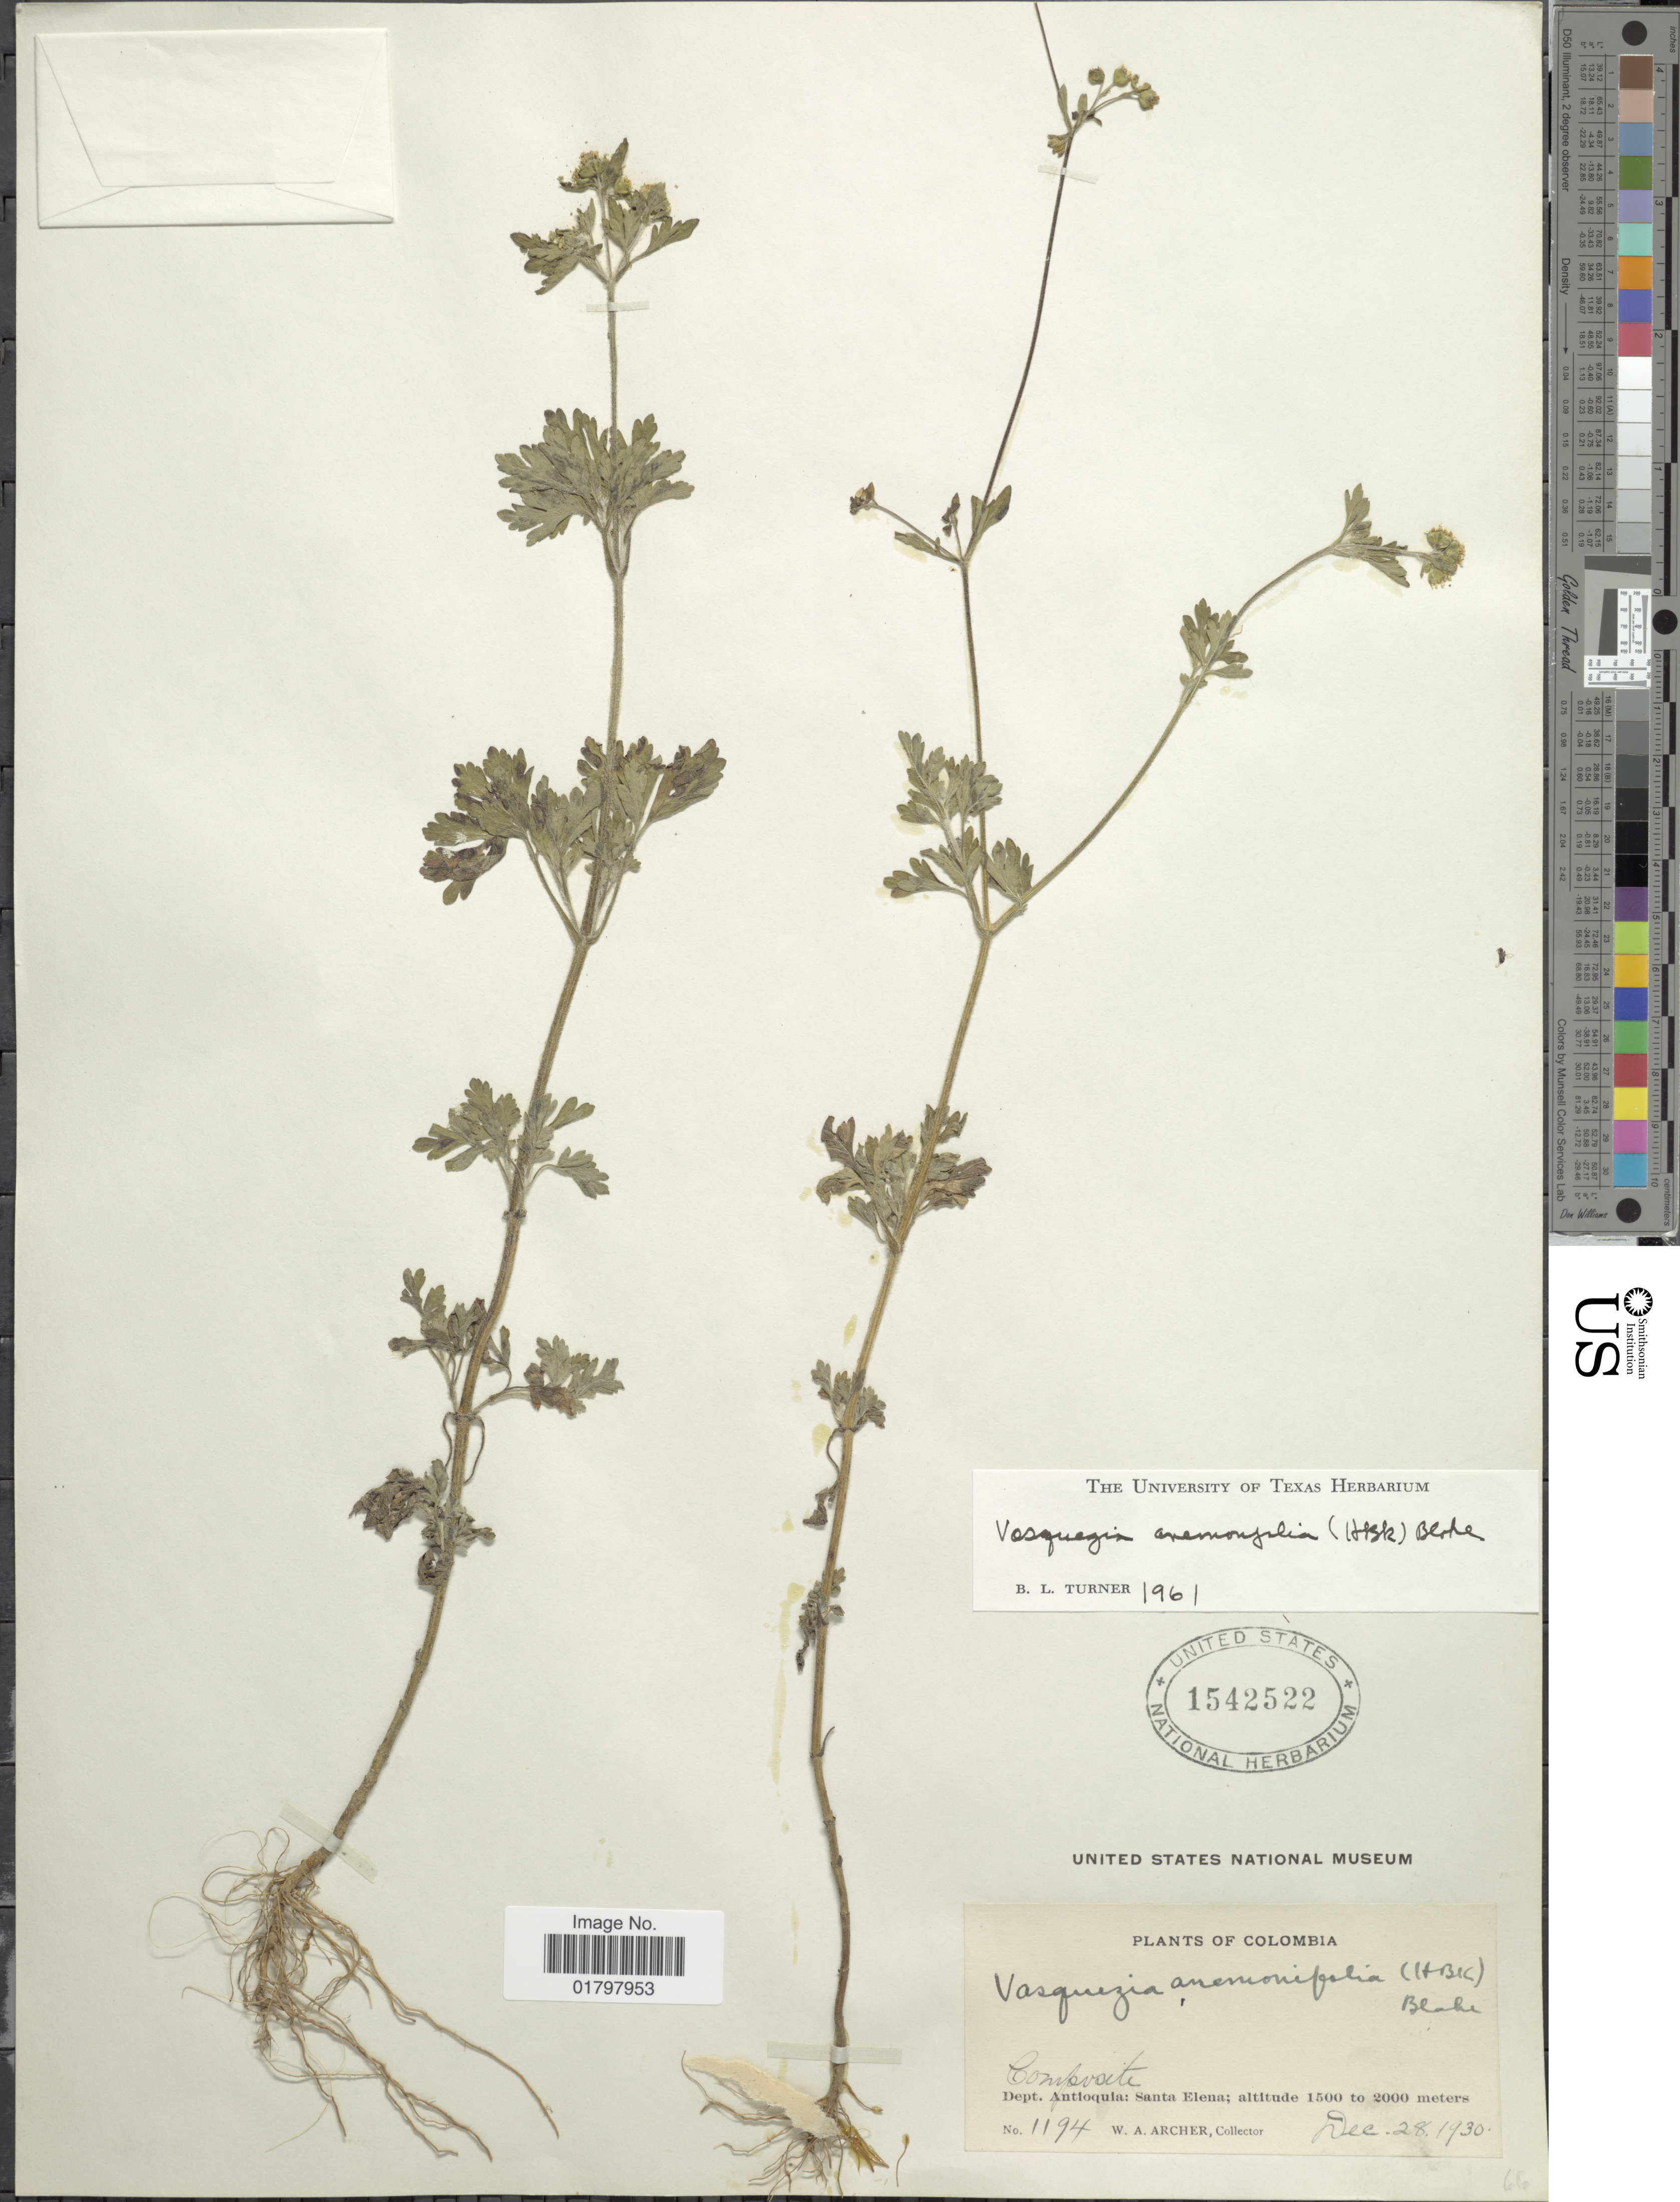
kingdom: Plantae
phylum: Tracheophyta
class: Magnoliopsida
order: Asterales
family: Asteraceae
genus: Vasquesia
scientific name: Vasquesia anemonifolia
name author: (Kunth) Less.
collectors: W. A. Archer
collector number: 1194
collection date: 1930-12-28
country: Colombia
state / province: Antioquia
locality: Dept. Antioquia: Santa Elena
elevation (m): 1500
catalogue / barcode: US 1542522